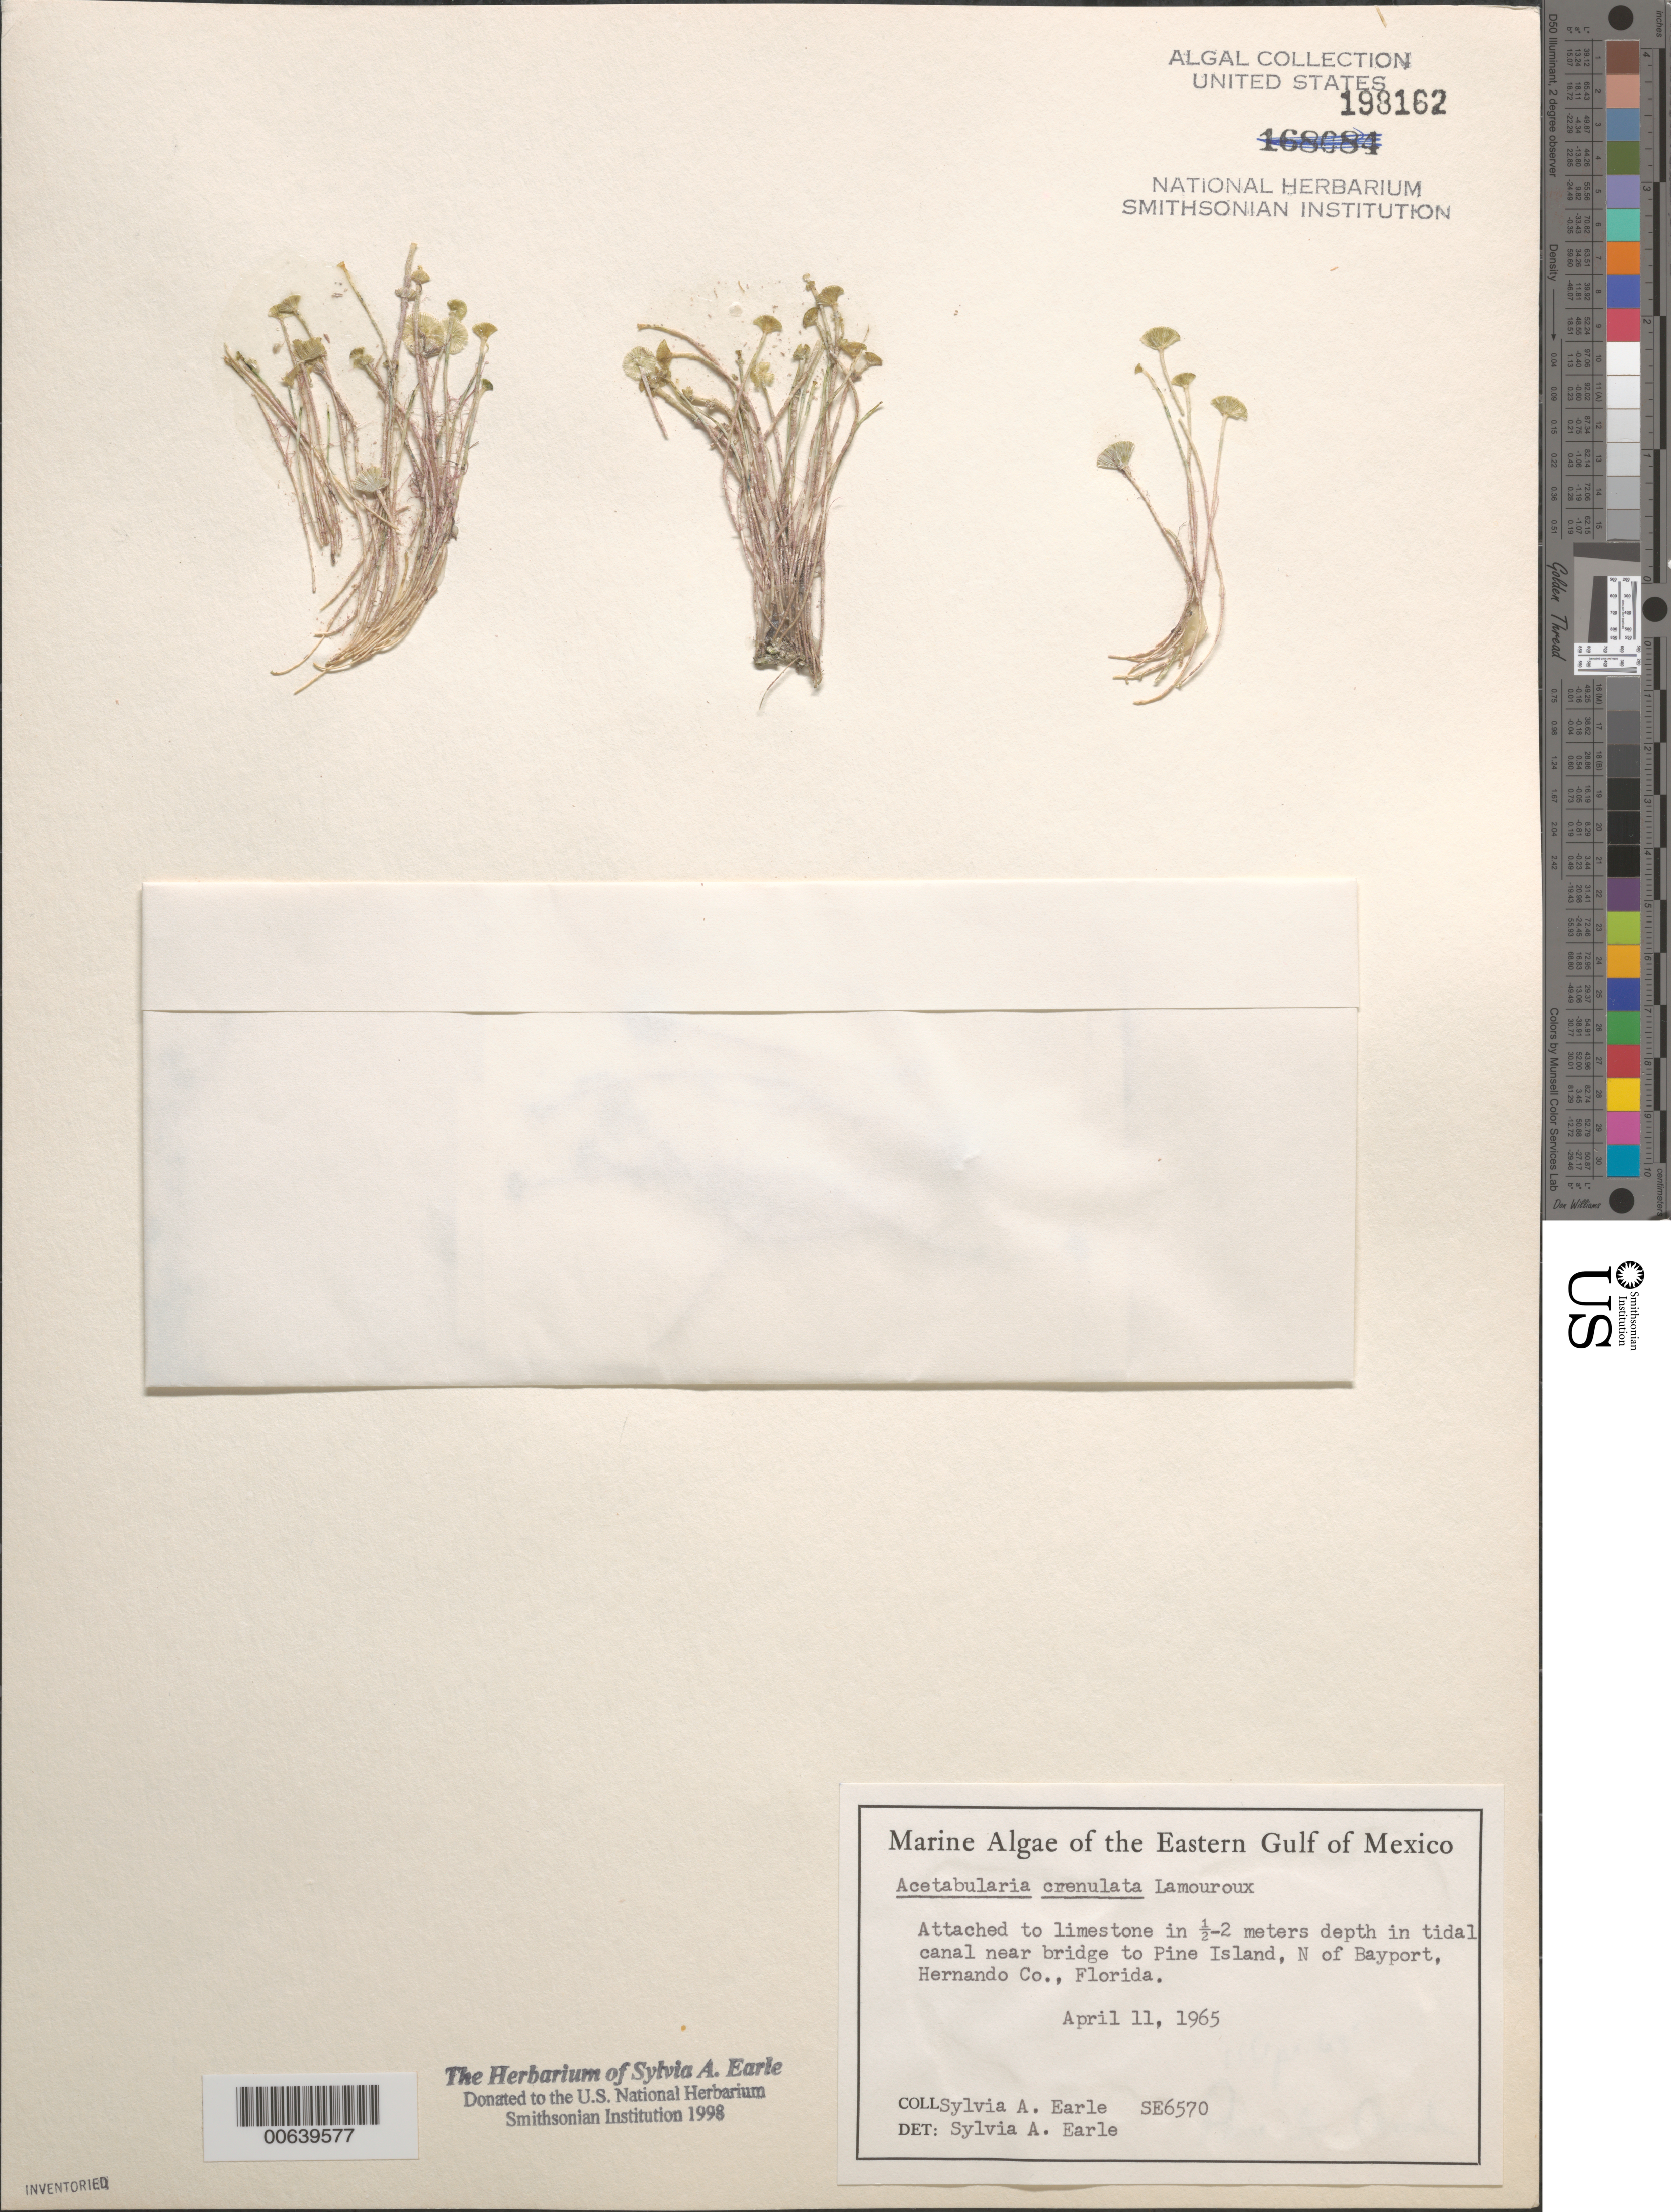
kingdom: Plantae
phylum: Chlorophyta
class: Ulvophyceae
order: Dasycladales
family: Polyphysaceae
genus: Acetabularia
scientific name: Acetabularia acetabulum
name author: J.V.Lamouroux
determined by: Earle, S. A.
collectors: S. A. Earle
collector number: Se 6570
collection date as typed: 11 Apr 1965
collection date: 1965-04-11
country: United States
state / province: Florida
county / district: Hernando County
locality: Tidal canal near Pine Island Bridge, north of Bayport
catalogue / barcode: US 198162